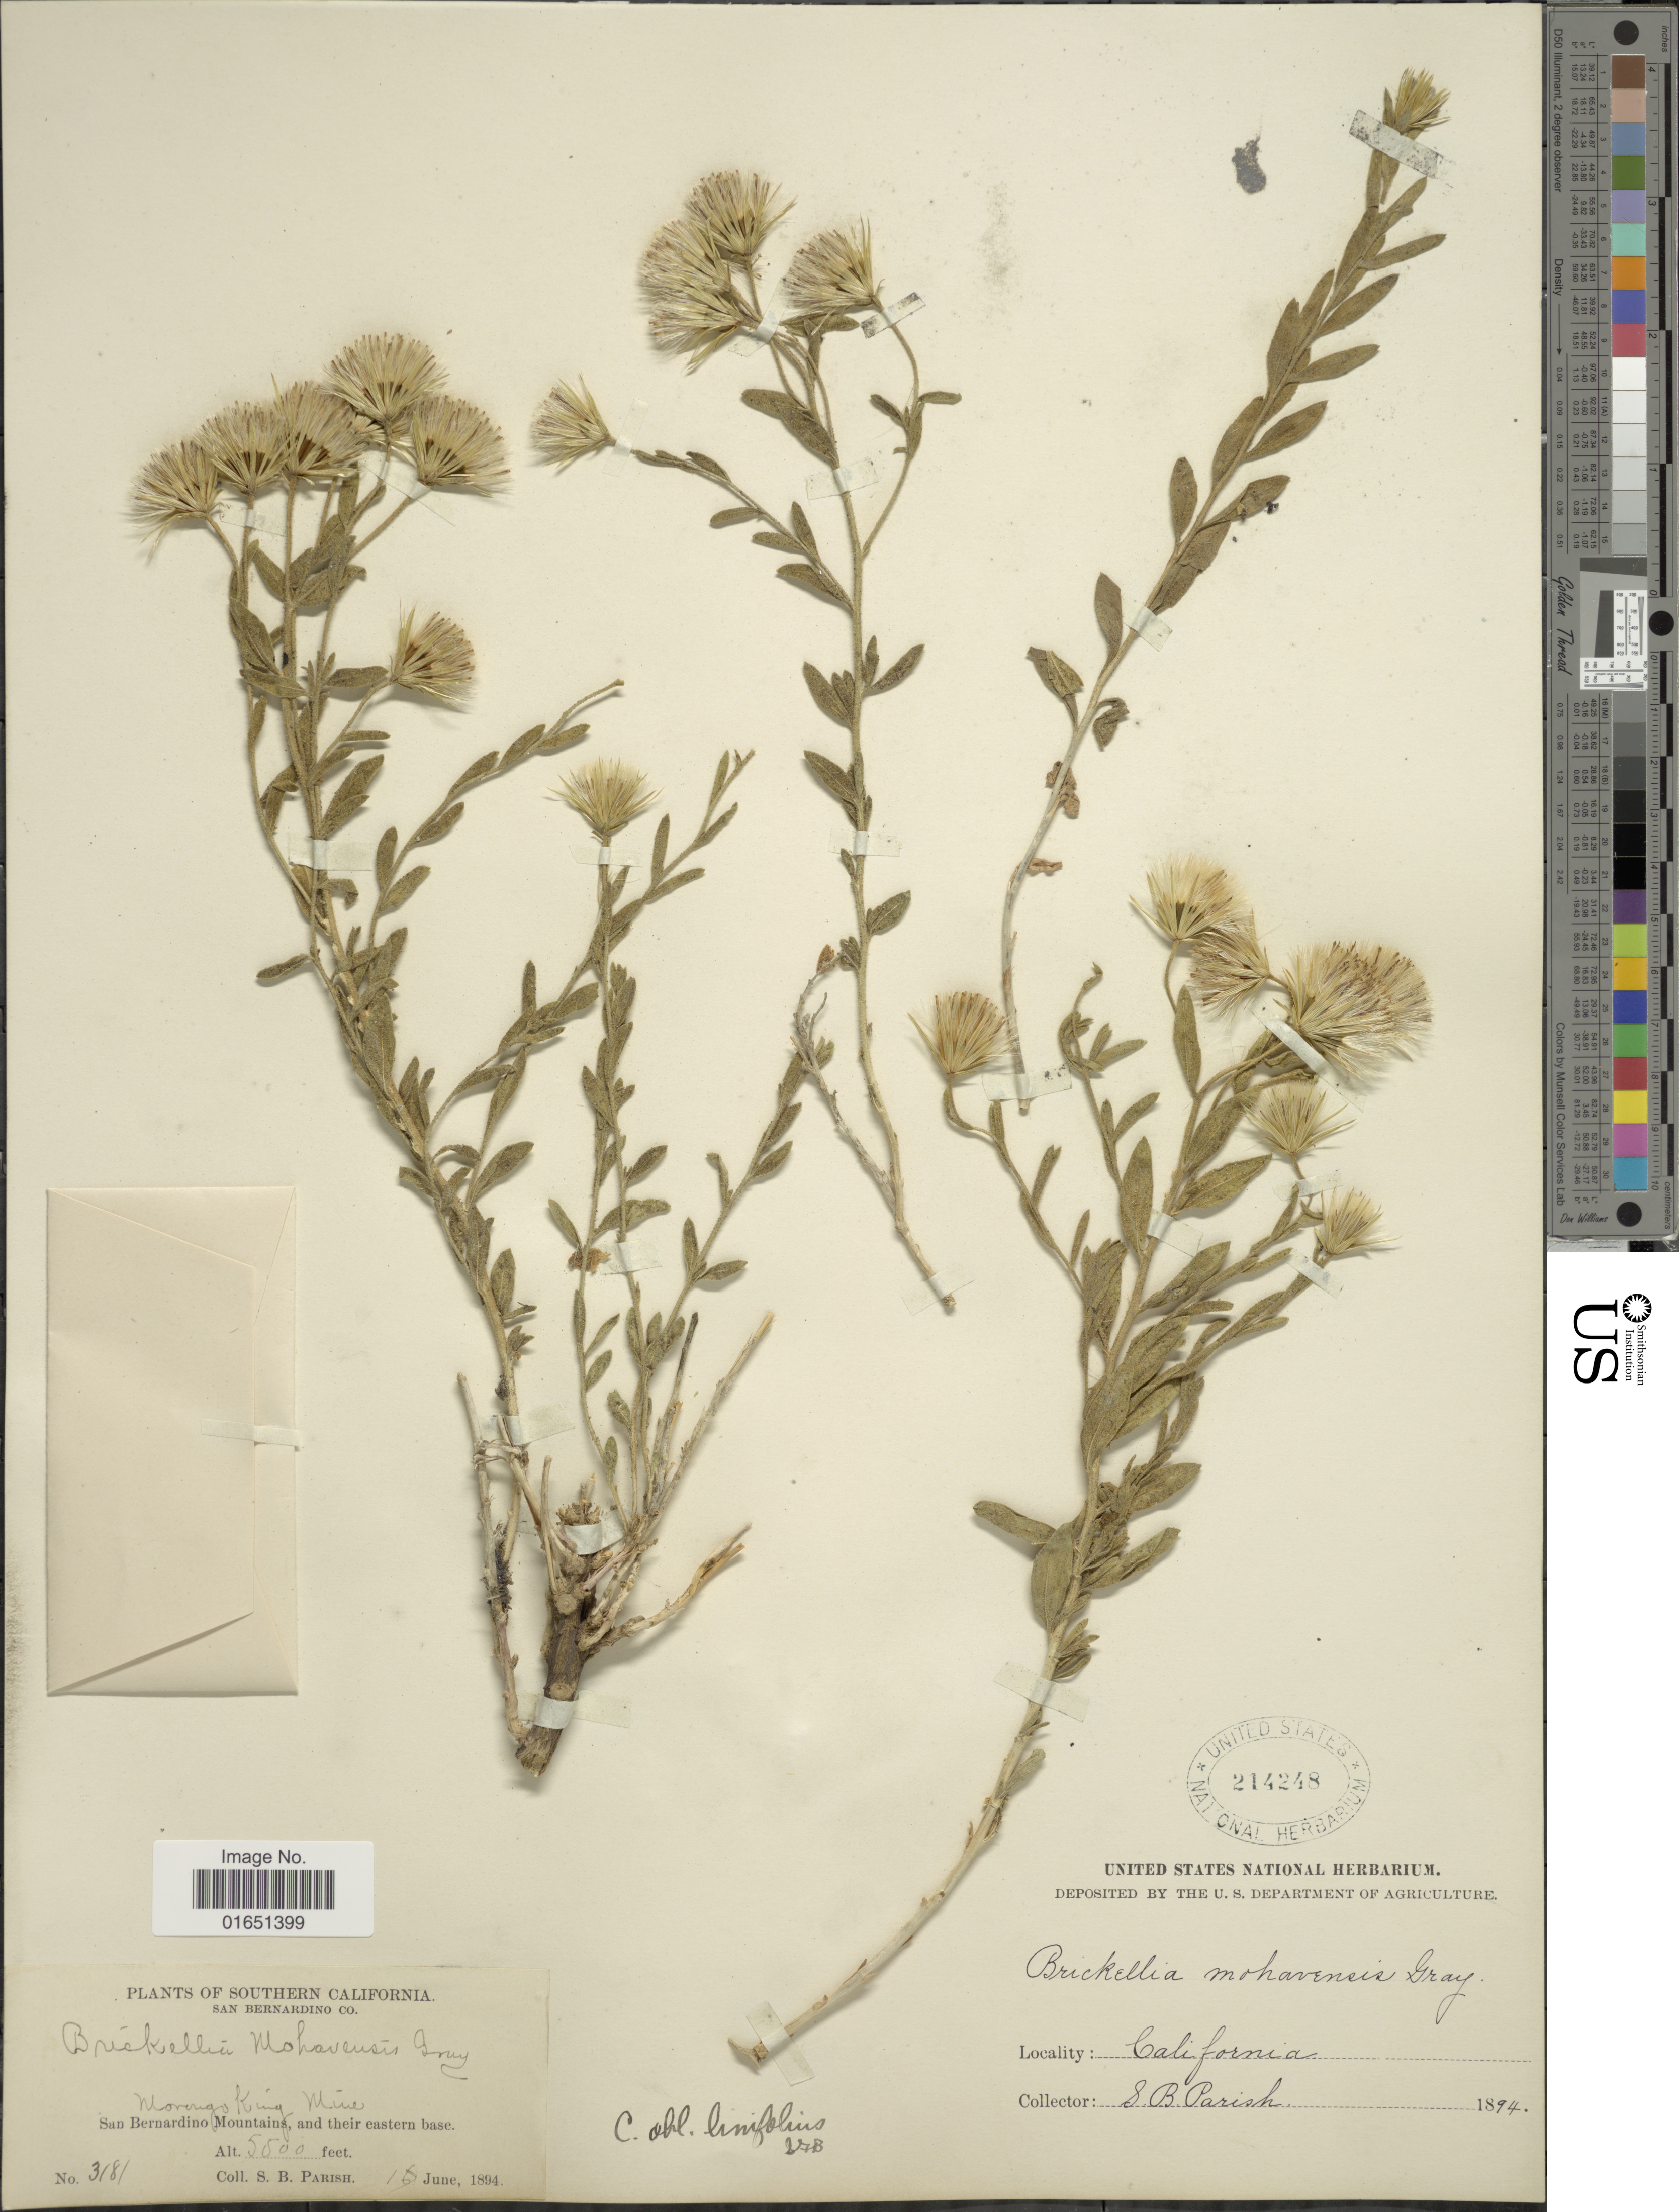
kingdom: Plantae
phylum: Tracheophyta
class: Magnoliopsida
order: Asterales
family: Asteraceae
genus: Brickellia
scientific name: Brickellia oblongifolia var. linifolia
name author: (D.C. Eaton) B.L. Rob.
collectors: S. B. Parish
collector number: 3181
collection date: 1894-06-17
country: United States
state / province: California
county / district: San Bernardino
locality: Southern California, San Berbardino Co, Movengo King Mine, San Bernardino Mountains, and their eastern base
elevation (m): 1768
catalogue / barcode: US 214248